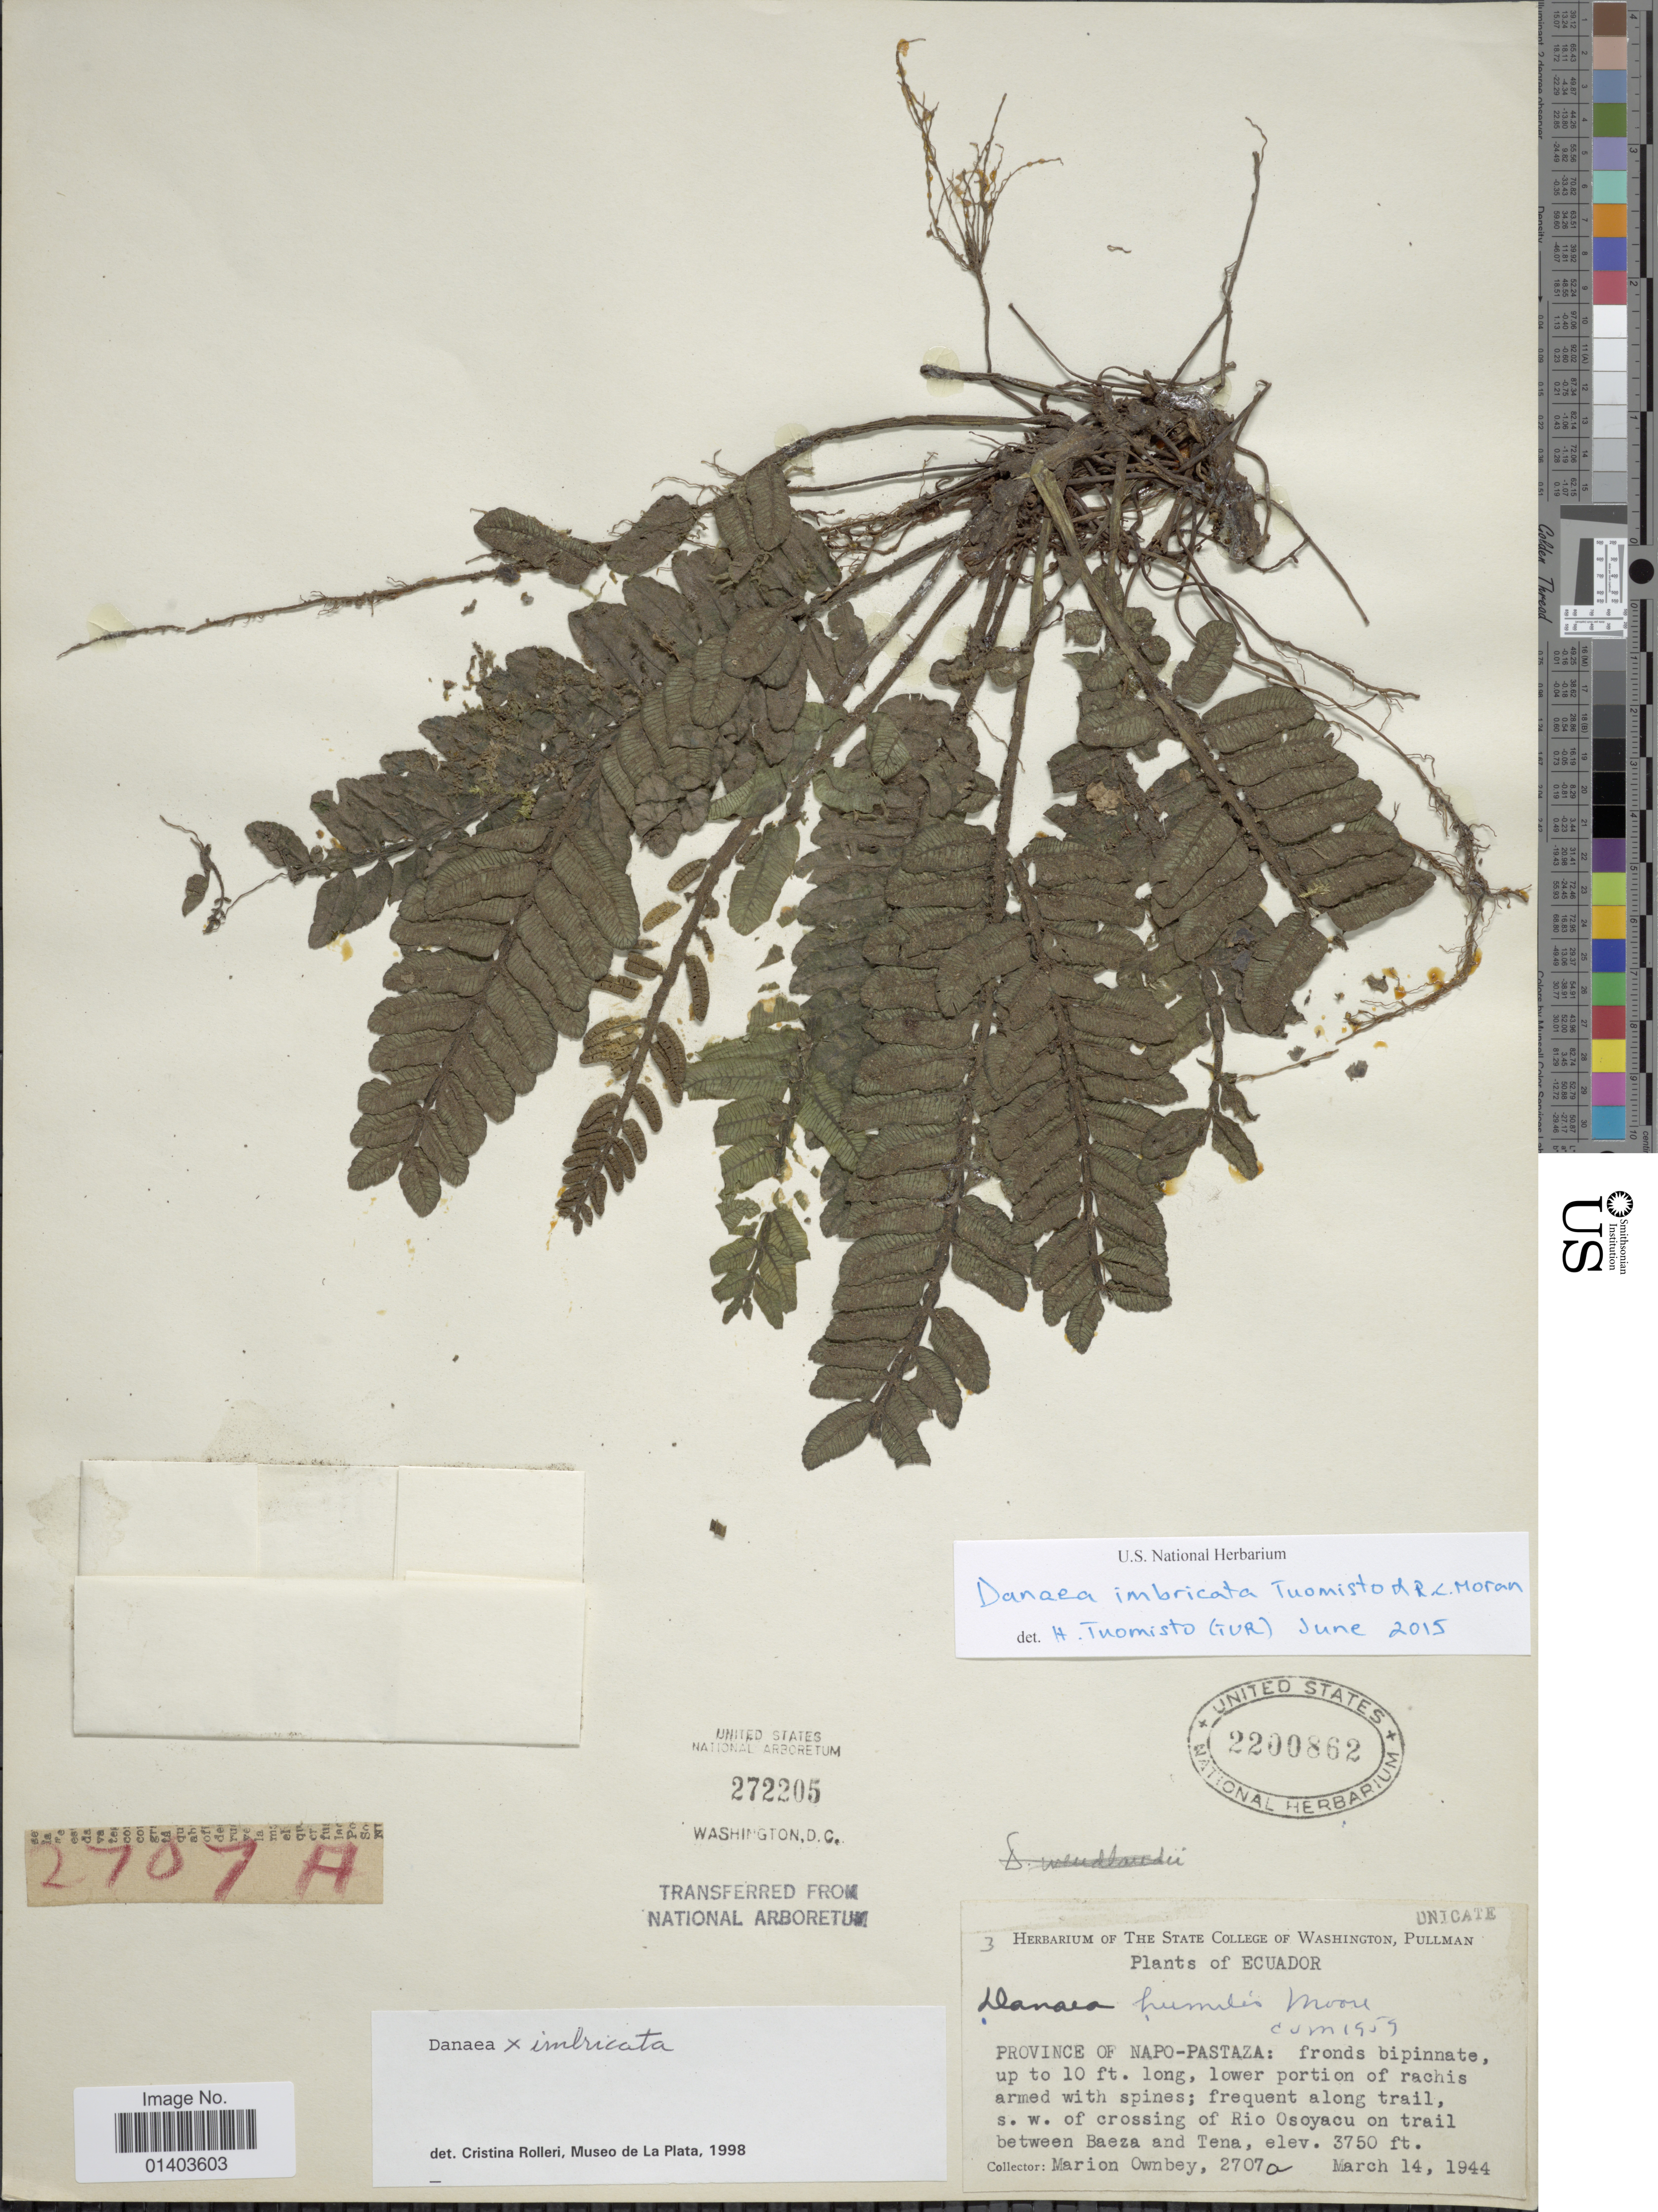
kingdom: Plantae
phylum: Tracheophyta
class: Polypodiopsida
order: Marattiales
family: Marattiaceae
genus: Danaea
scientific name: Danaea x imbricata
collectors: F. M. Ownbey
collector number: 2707a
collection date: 1944-03-14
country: Ecuador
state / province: Napo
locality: Province of Napo-Pastaza: frequent along trail, s.w. of crossing of Osoyacu on trail between Baeza and Tena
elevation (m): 1143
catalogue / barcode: US 2200862